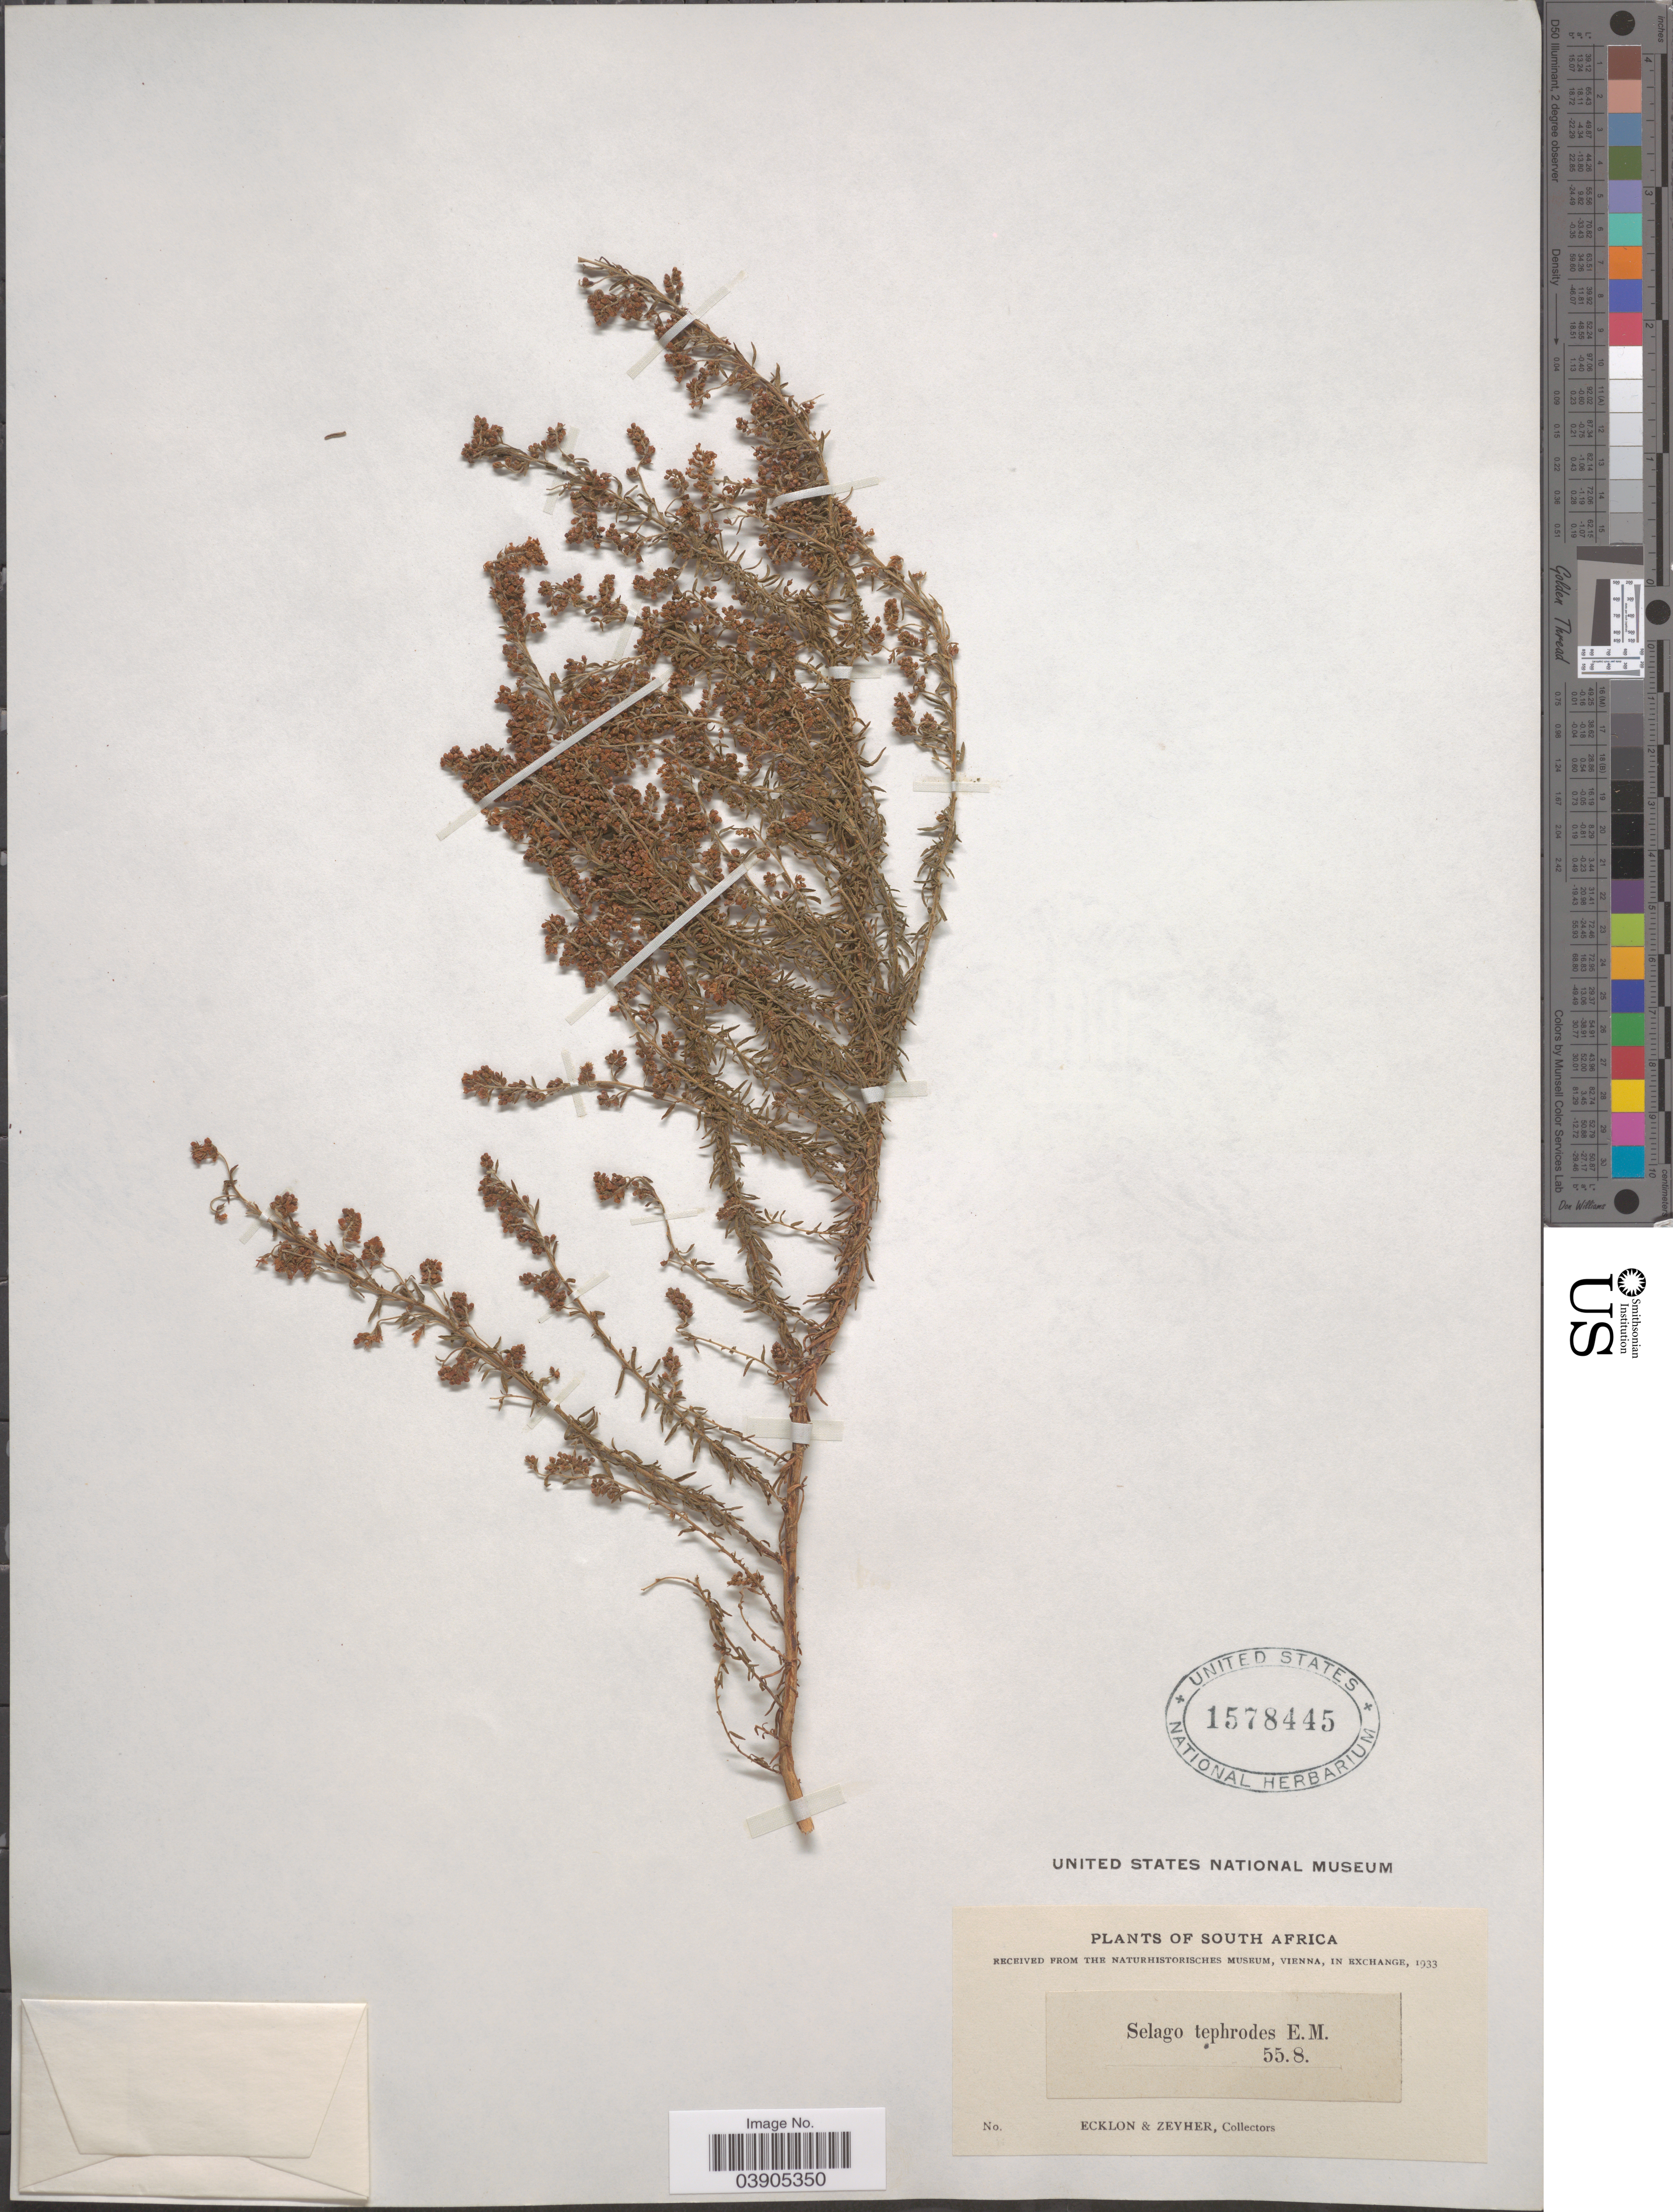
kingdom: Plantae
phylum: Tracheophyta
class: Magnoliopsida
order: Lamiales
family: Scrophulariaceae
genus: Selago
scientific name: Selago tephrodes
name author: E. Mey.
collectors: -. Ecklon & -. Zeyher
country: South Africa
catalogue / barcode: US 1578445